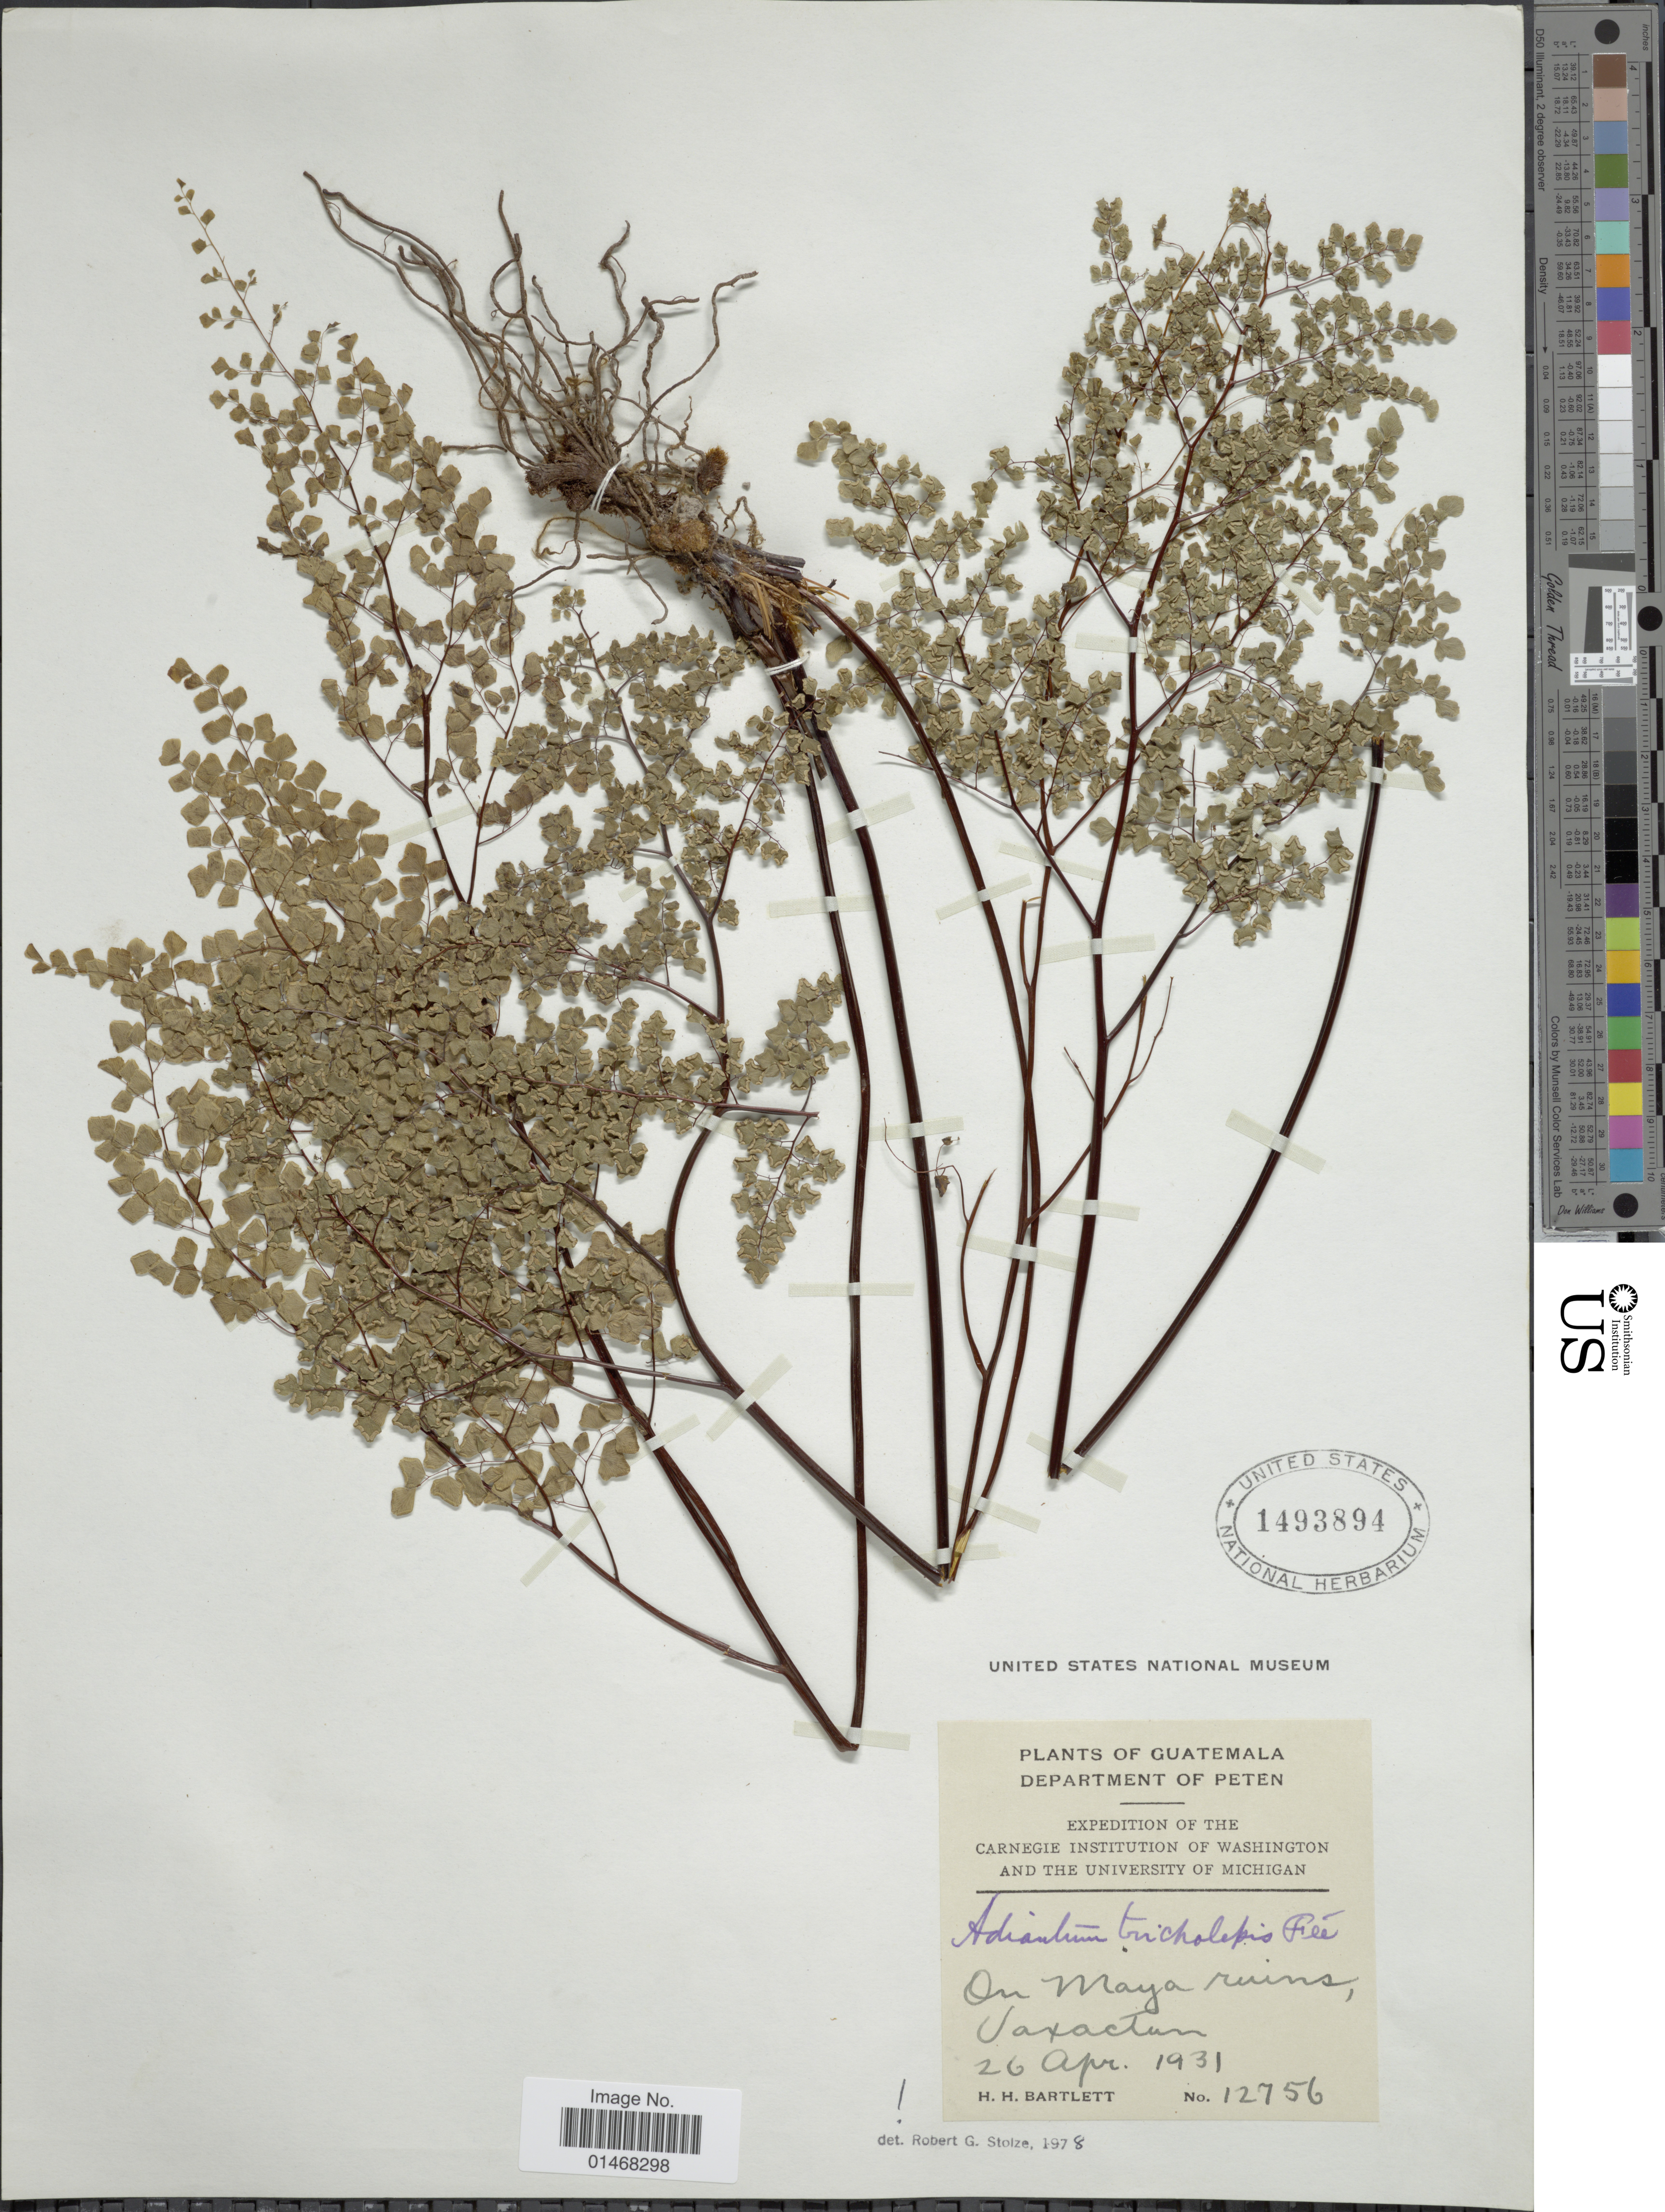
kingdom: Plantae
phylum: Tracheophyta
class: Polypodiopsida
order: Polypodiales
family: Pteridaceae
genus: Adiantum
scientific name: Adiantum tricholepis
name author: Fée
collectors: H. H. Bartlett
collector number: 12756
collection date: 1931-04-26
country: Guatemala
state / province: El Petén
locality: Department of Peten: On Maya ruins, Saxactun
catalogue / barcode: US 1493894